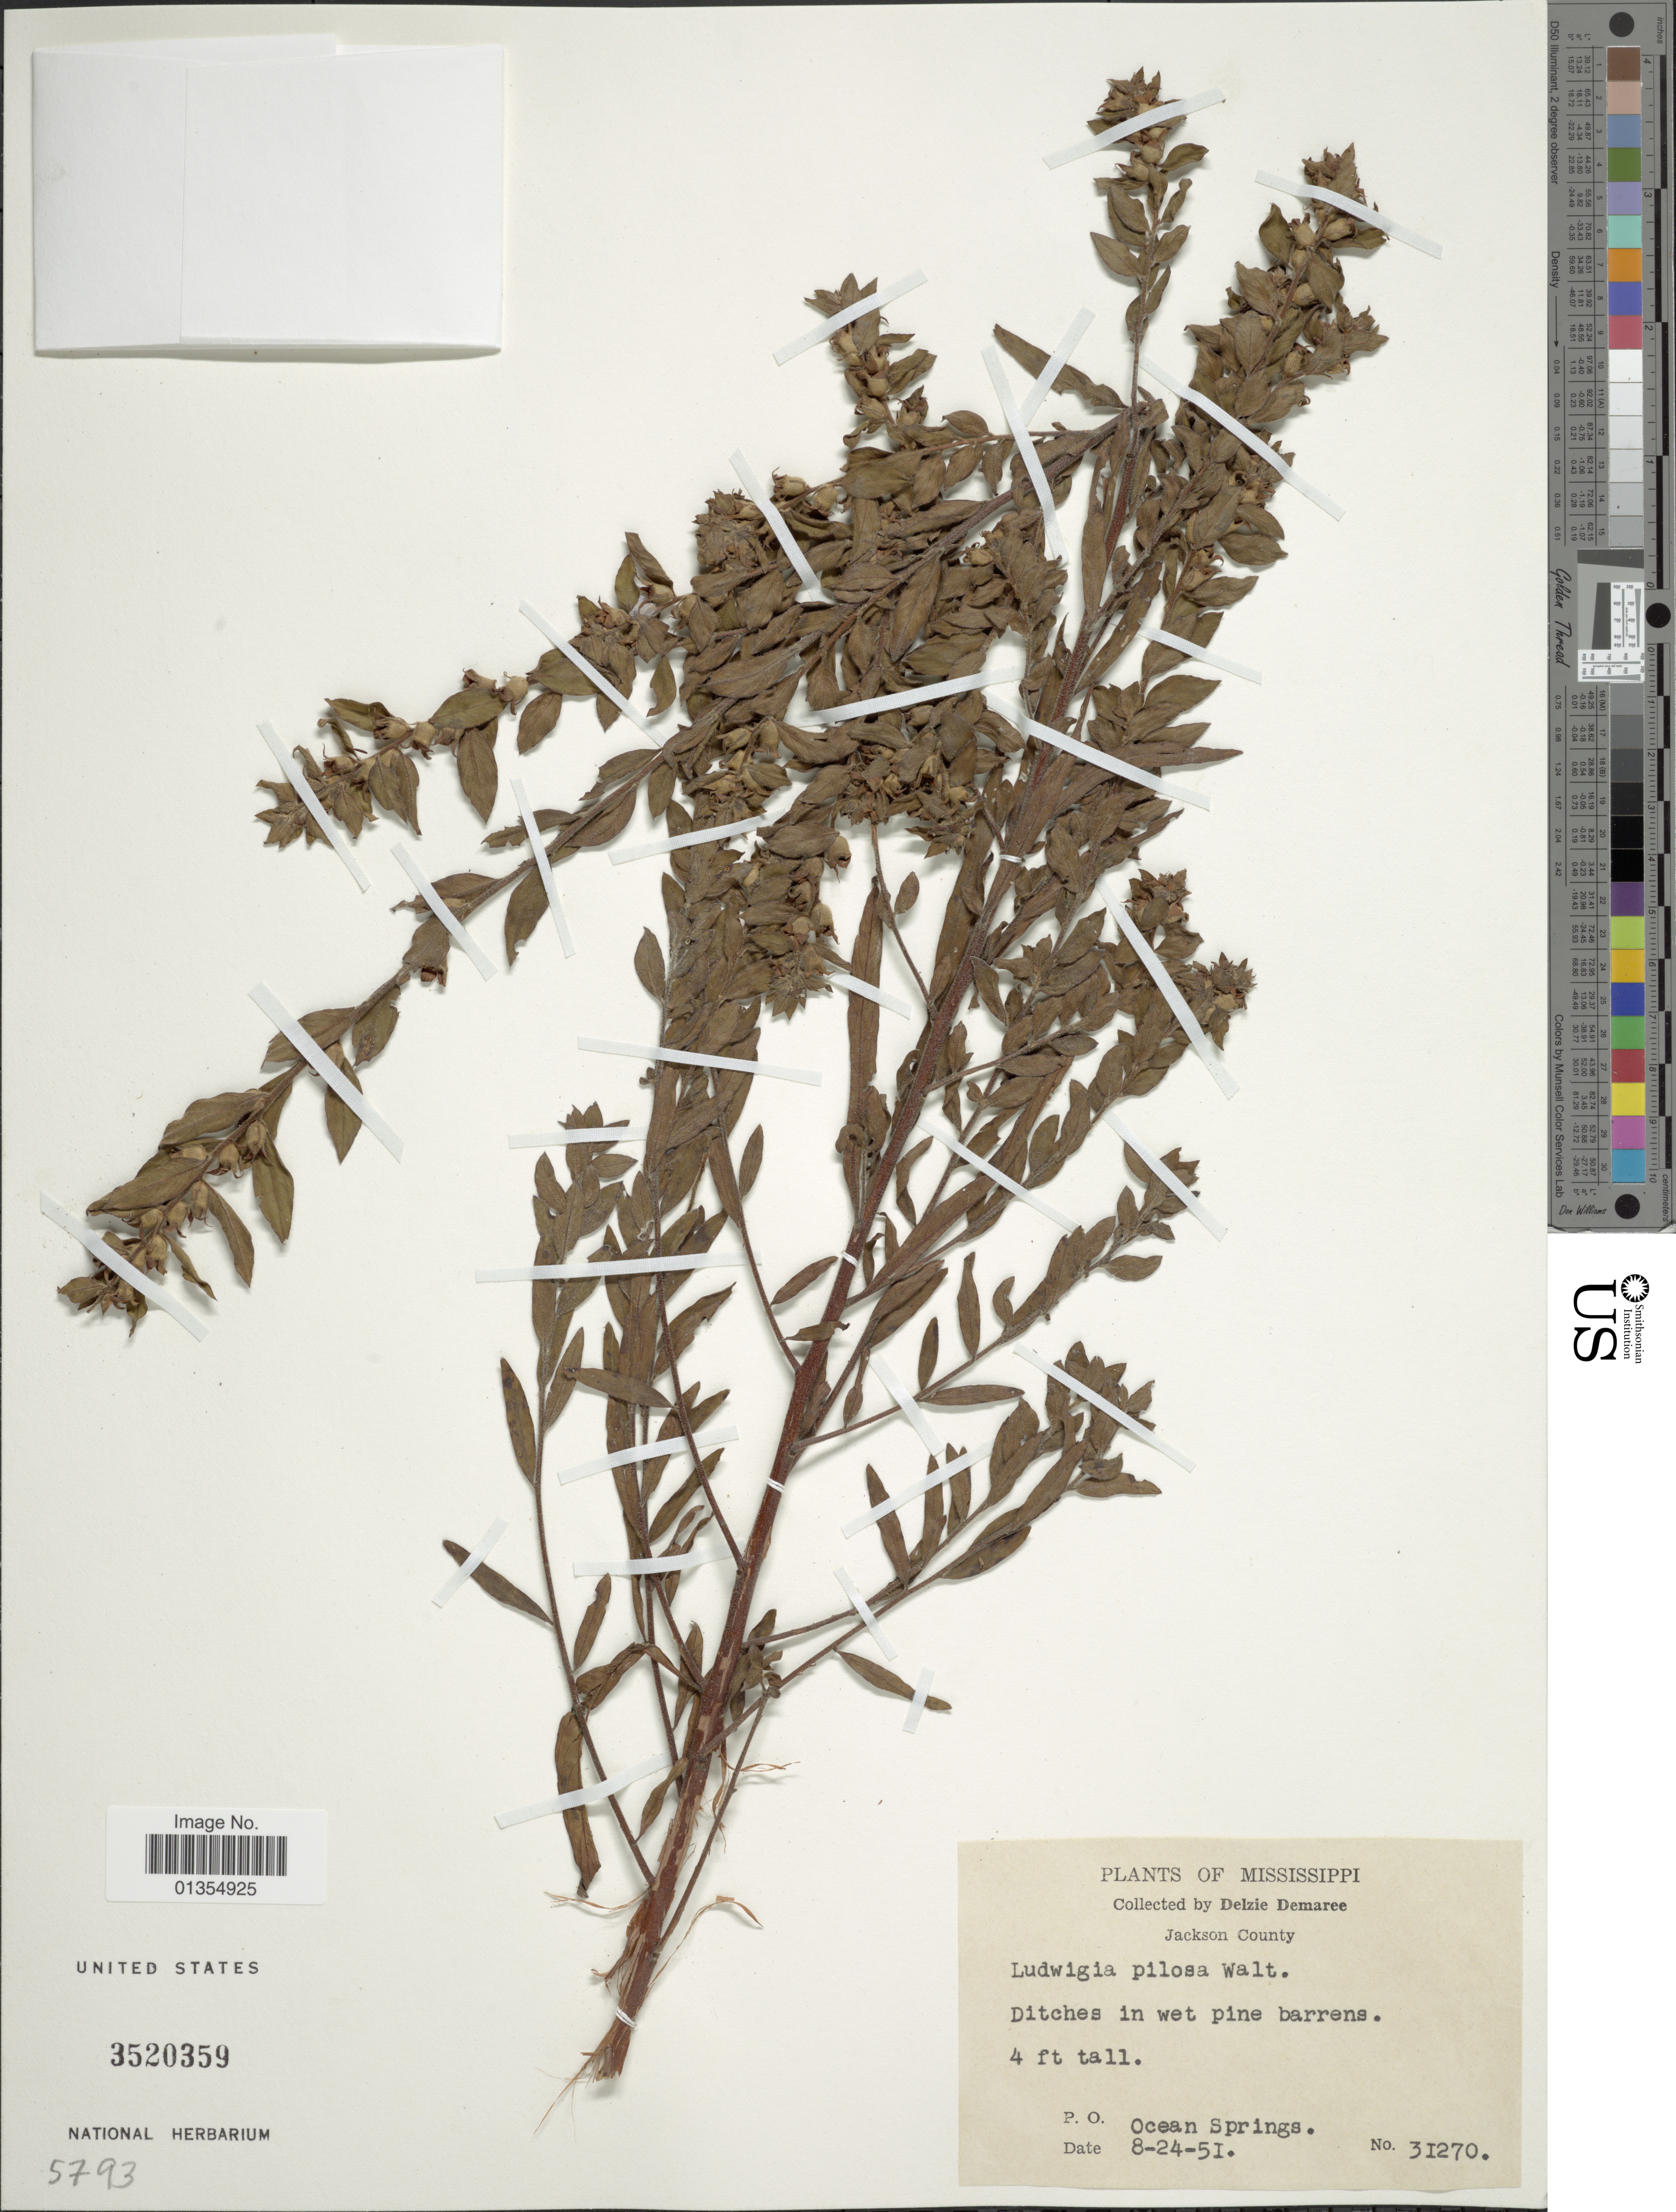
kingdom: Plantae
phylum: Tracheophyta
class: Magnoliopsida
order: Myrtales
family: Onagraceae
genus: Ludwigia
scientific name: Ludwigia pilosa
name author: Walter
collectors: D. Demaree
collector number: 31270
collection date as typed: Transcribed d/m/y: 24/8/51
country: United States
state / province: Mississippi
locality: Jackson County, Ocean Springs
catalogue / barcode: US 3520359